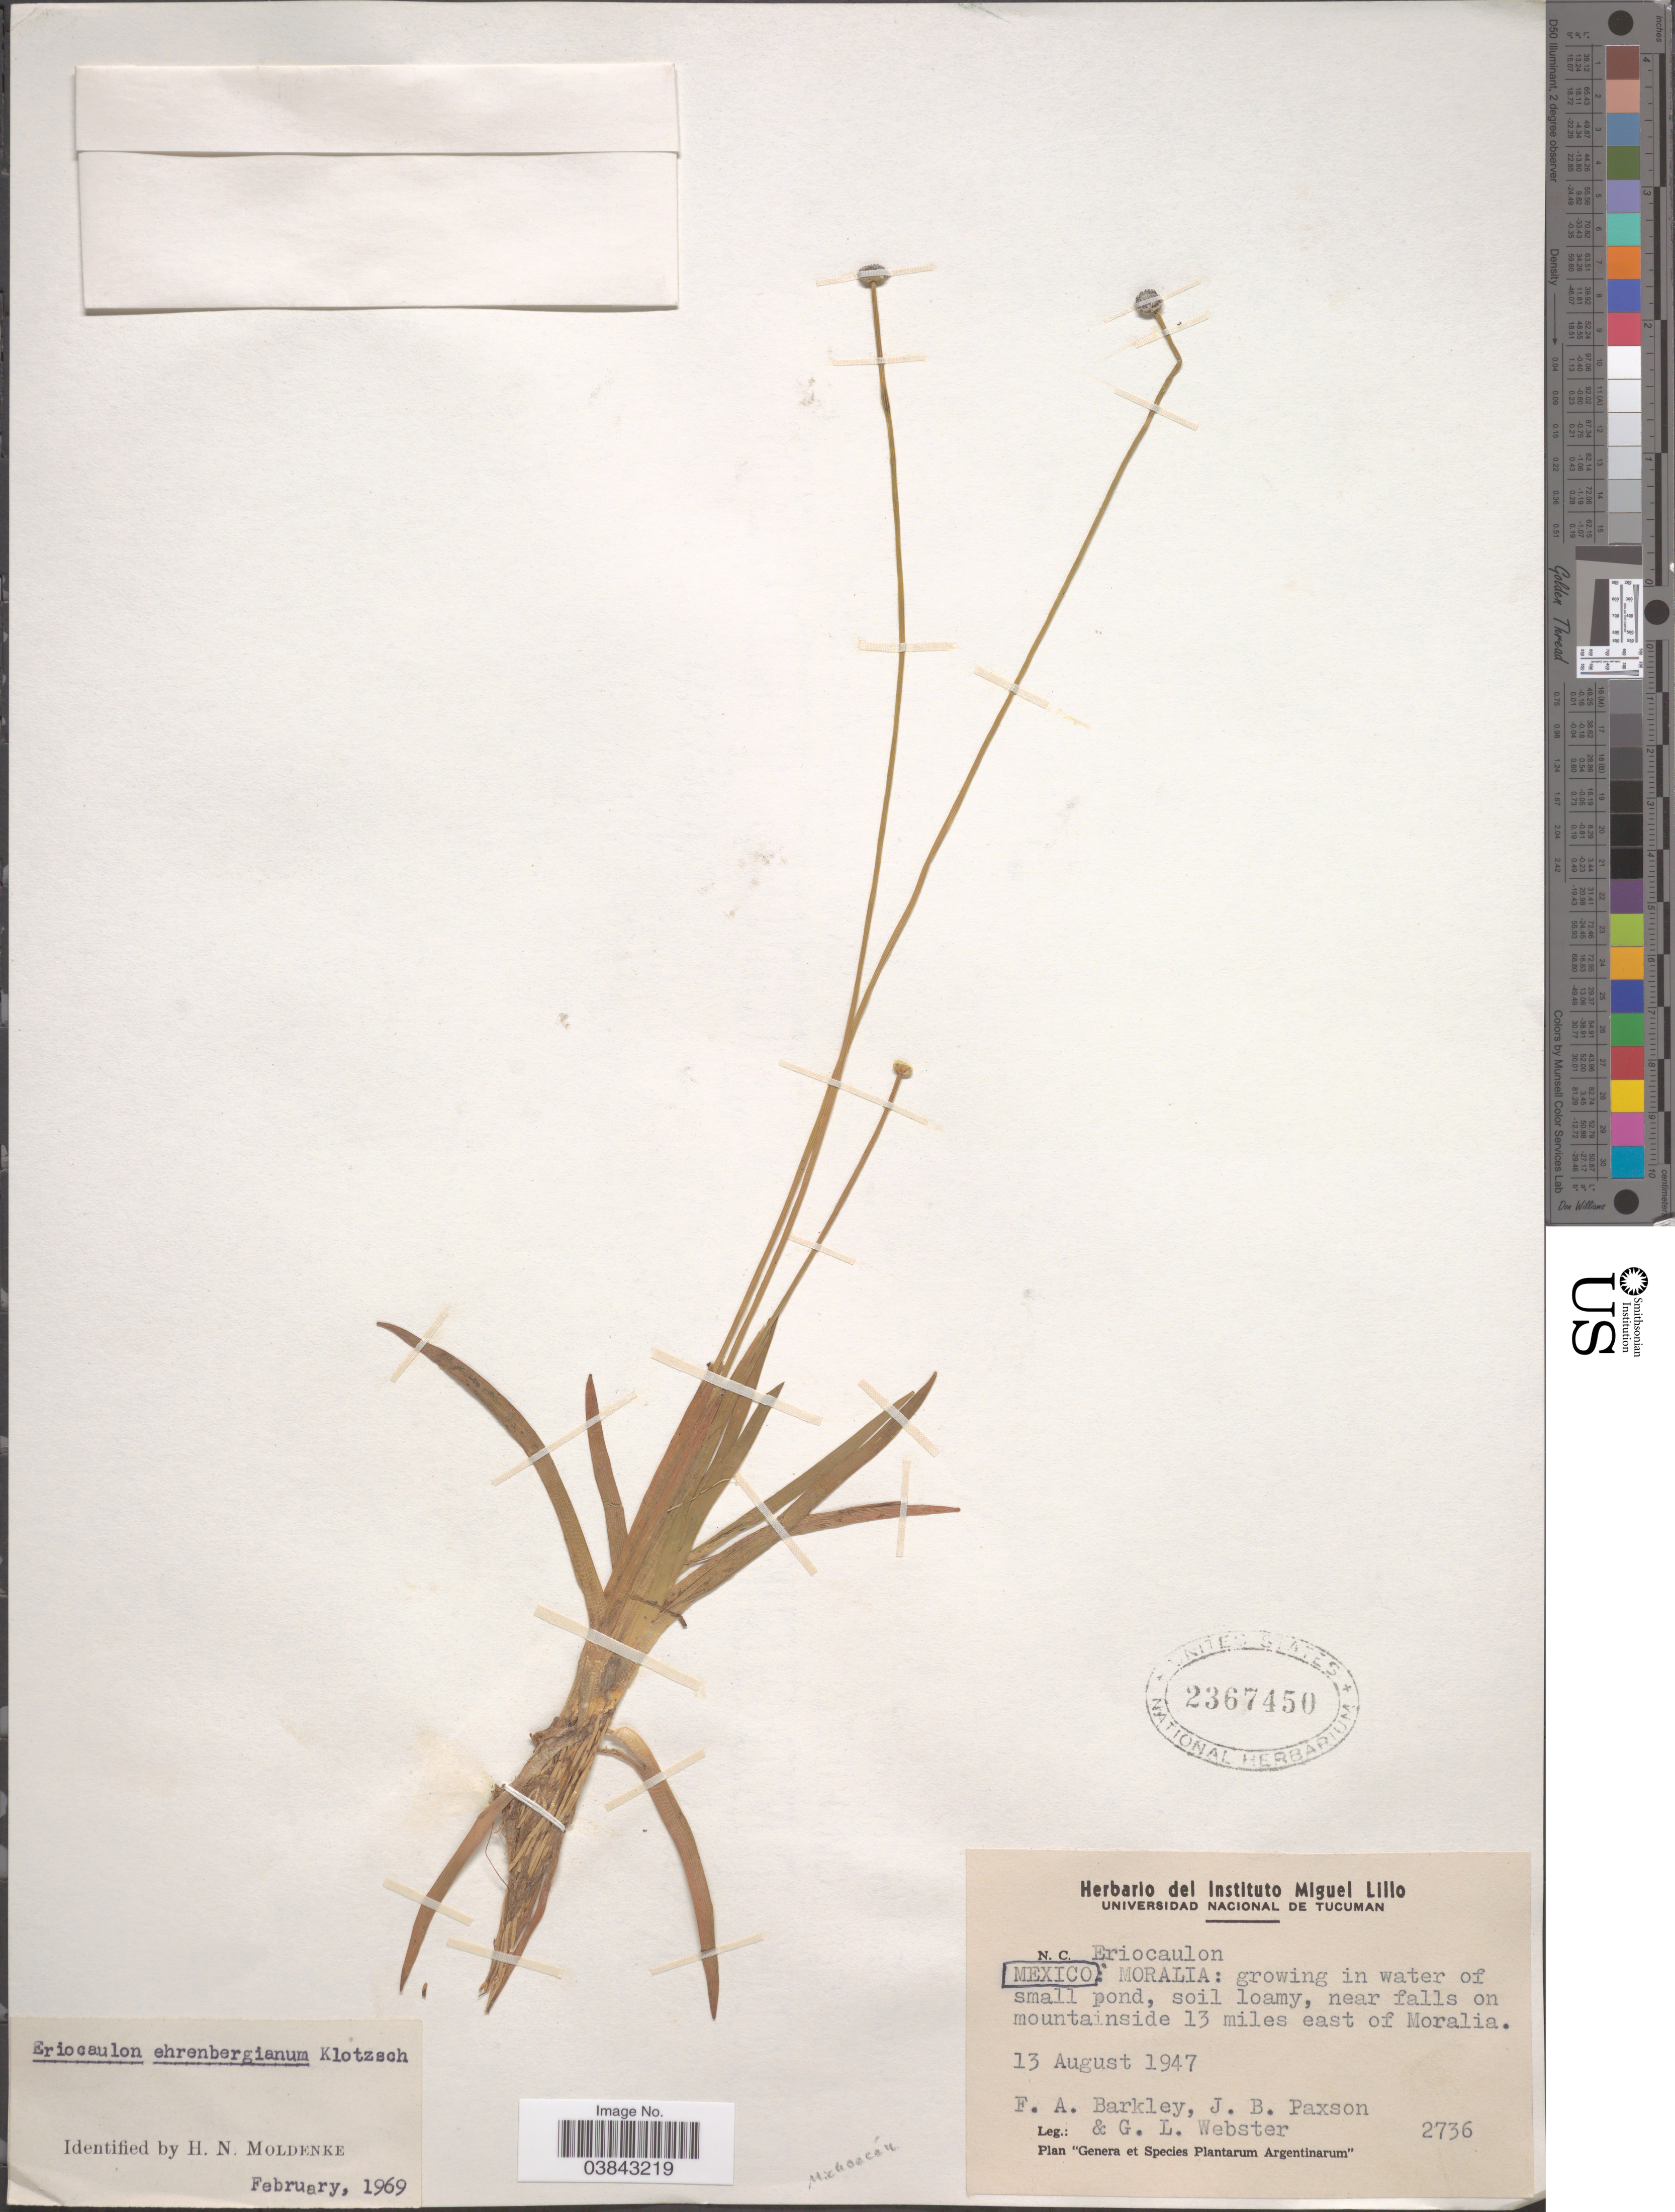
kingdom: Plantae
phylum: Tracheophyta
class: Liliopsida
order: Poales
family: Eriocaulaceae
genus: Eriocaulon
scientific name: Eriocaulon ehrenbergianum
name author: Klotzsch ex Körn. in Mart.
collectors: F. A. Barkley, J. B. Paxson & G. L. Webster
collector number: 2736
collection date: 1947-08-13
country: Mexico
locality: Moralia: near falls on mountainside 13 miles east of Moralia.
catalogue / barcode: US 2367450